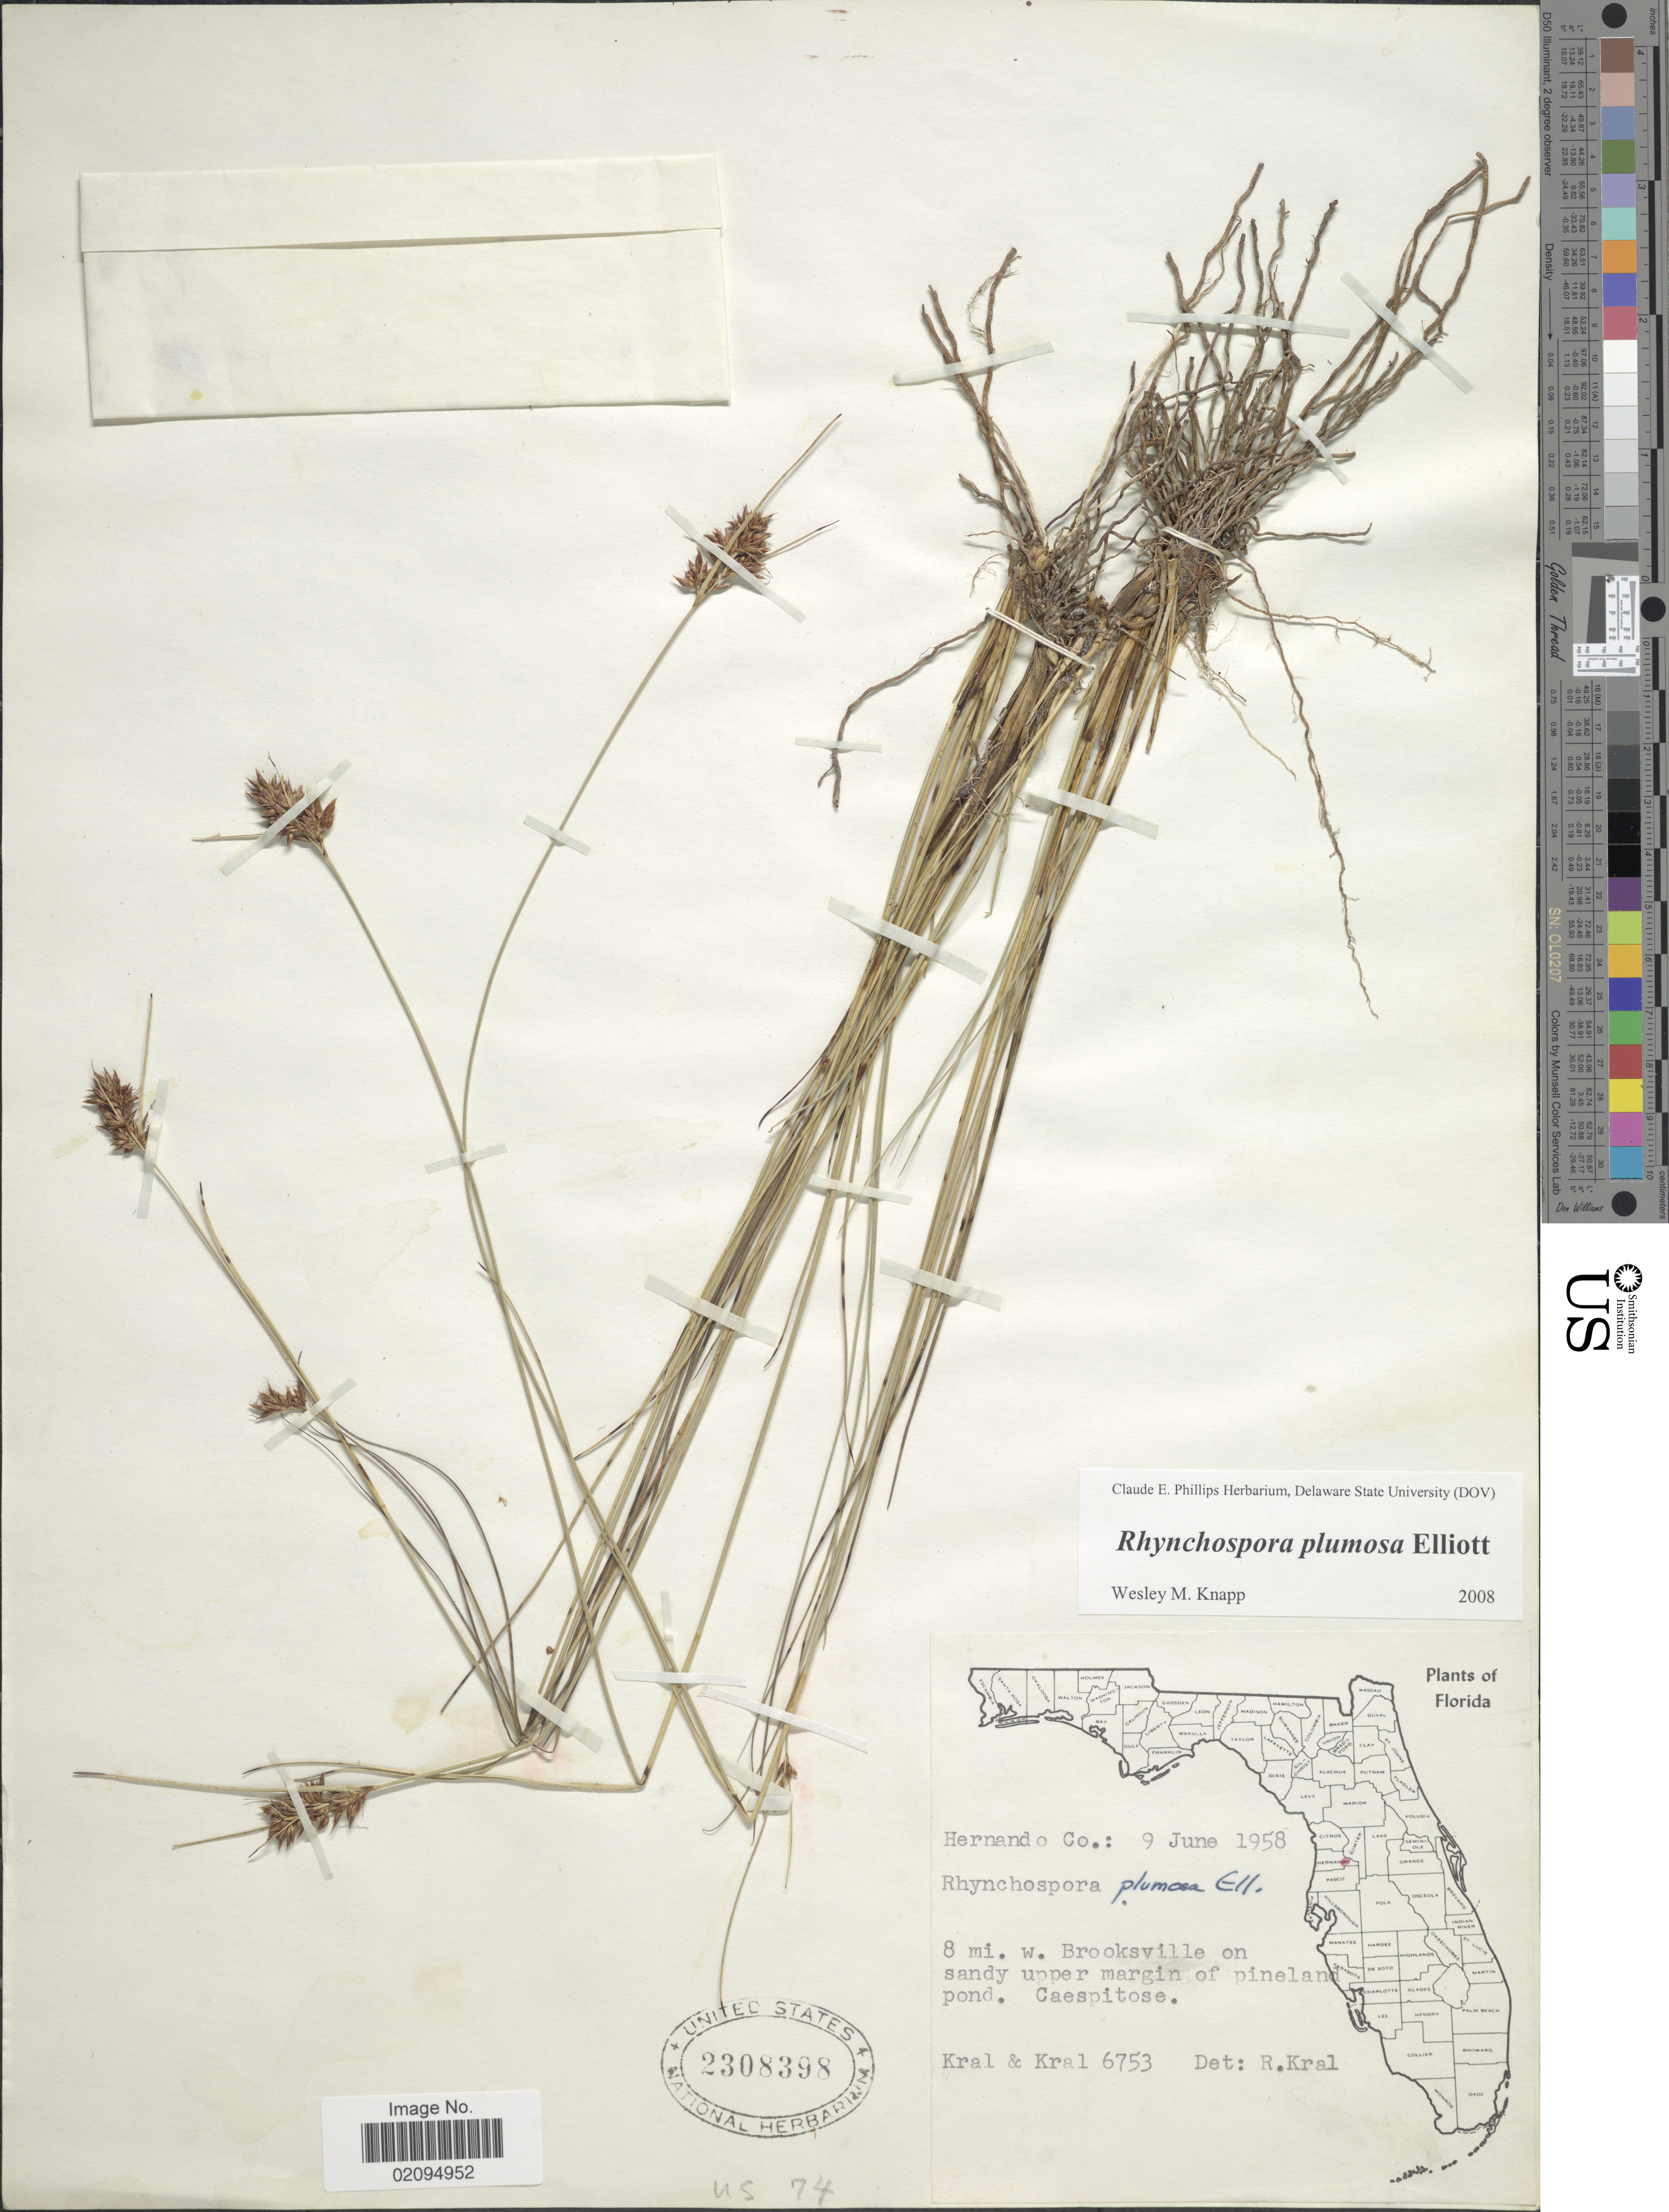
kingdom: Plantae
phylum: Tracheophyta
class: Liliopsida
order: Poales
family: Cyperaceae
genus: Rhynchospora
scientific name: Rhynchospora plumosa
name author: Elliott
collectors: -- Kral & -- Kral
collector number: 6753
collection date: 1958-06-09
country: United States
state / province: Florida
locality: Hernando Co.: 8 mi. w. Brooksville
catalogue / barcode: US 2308398